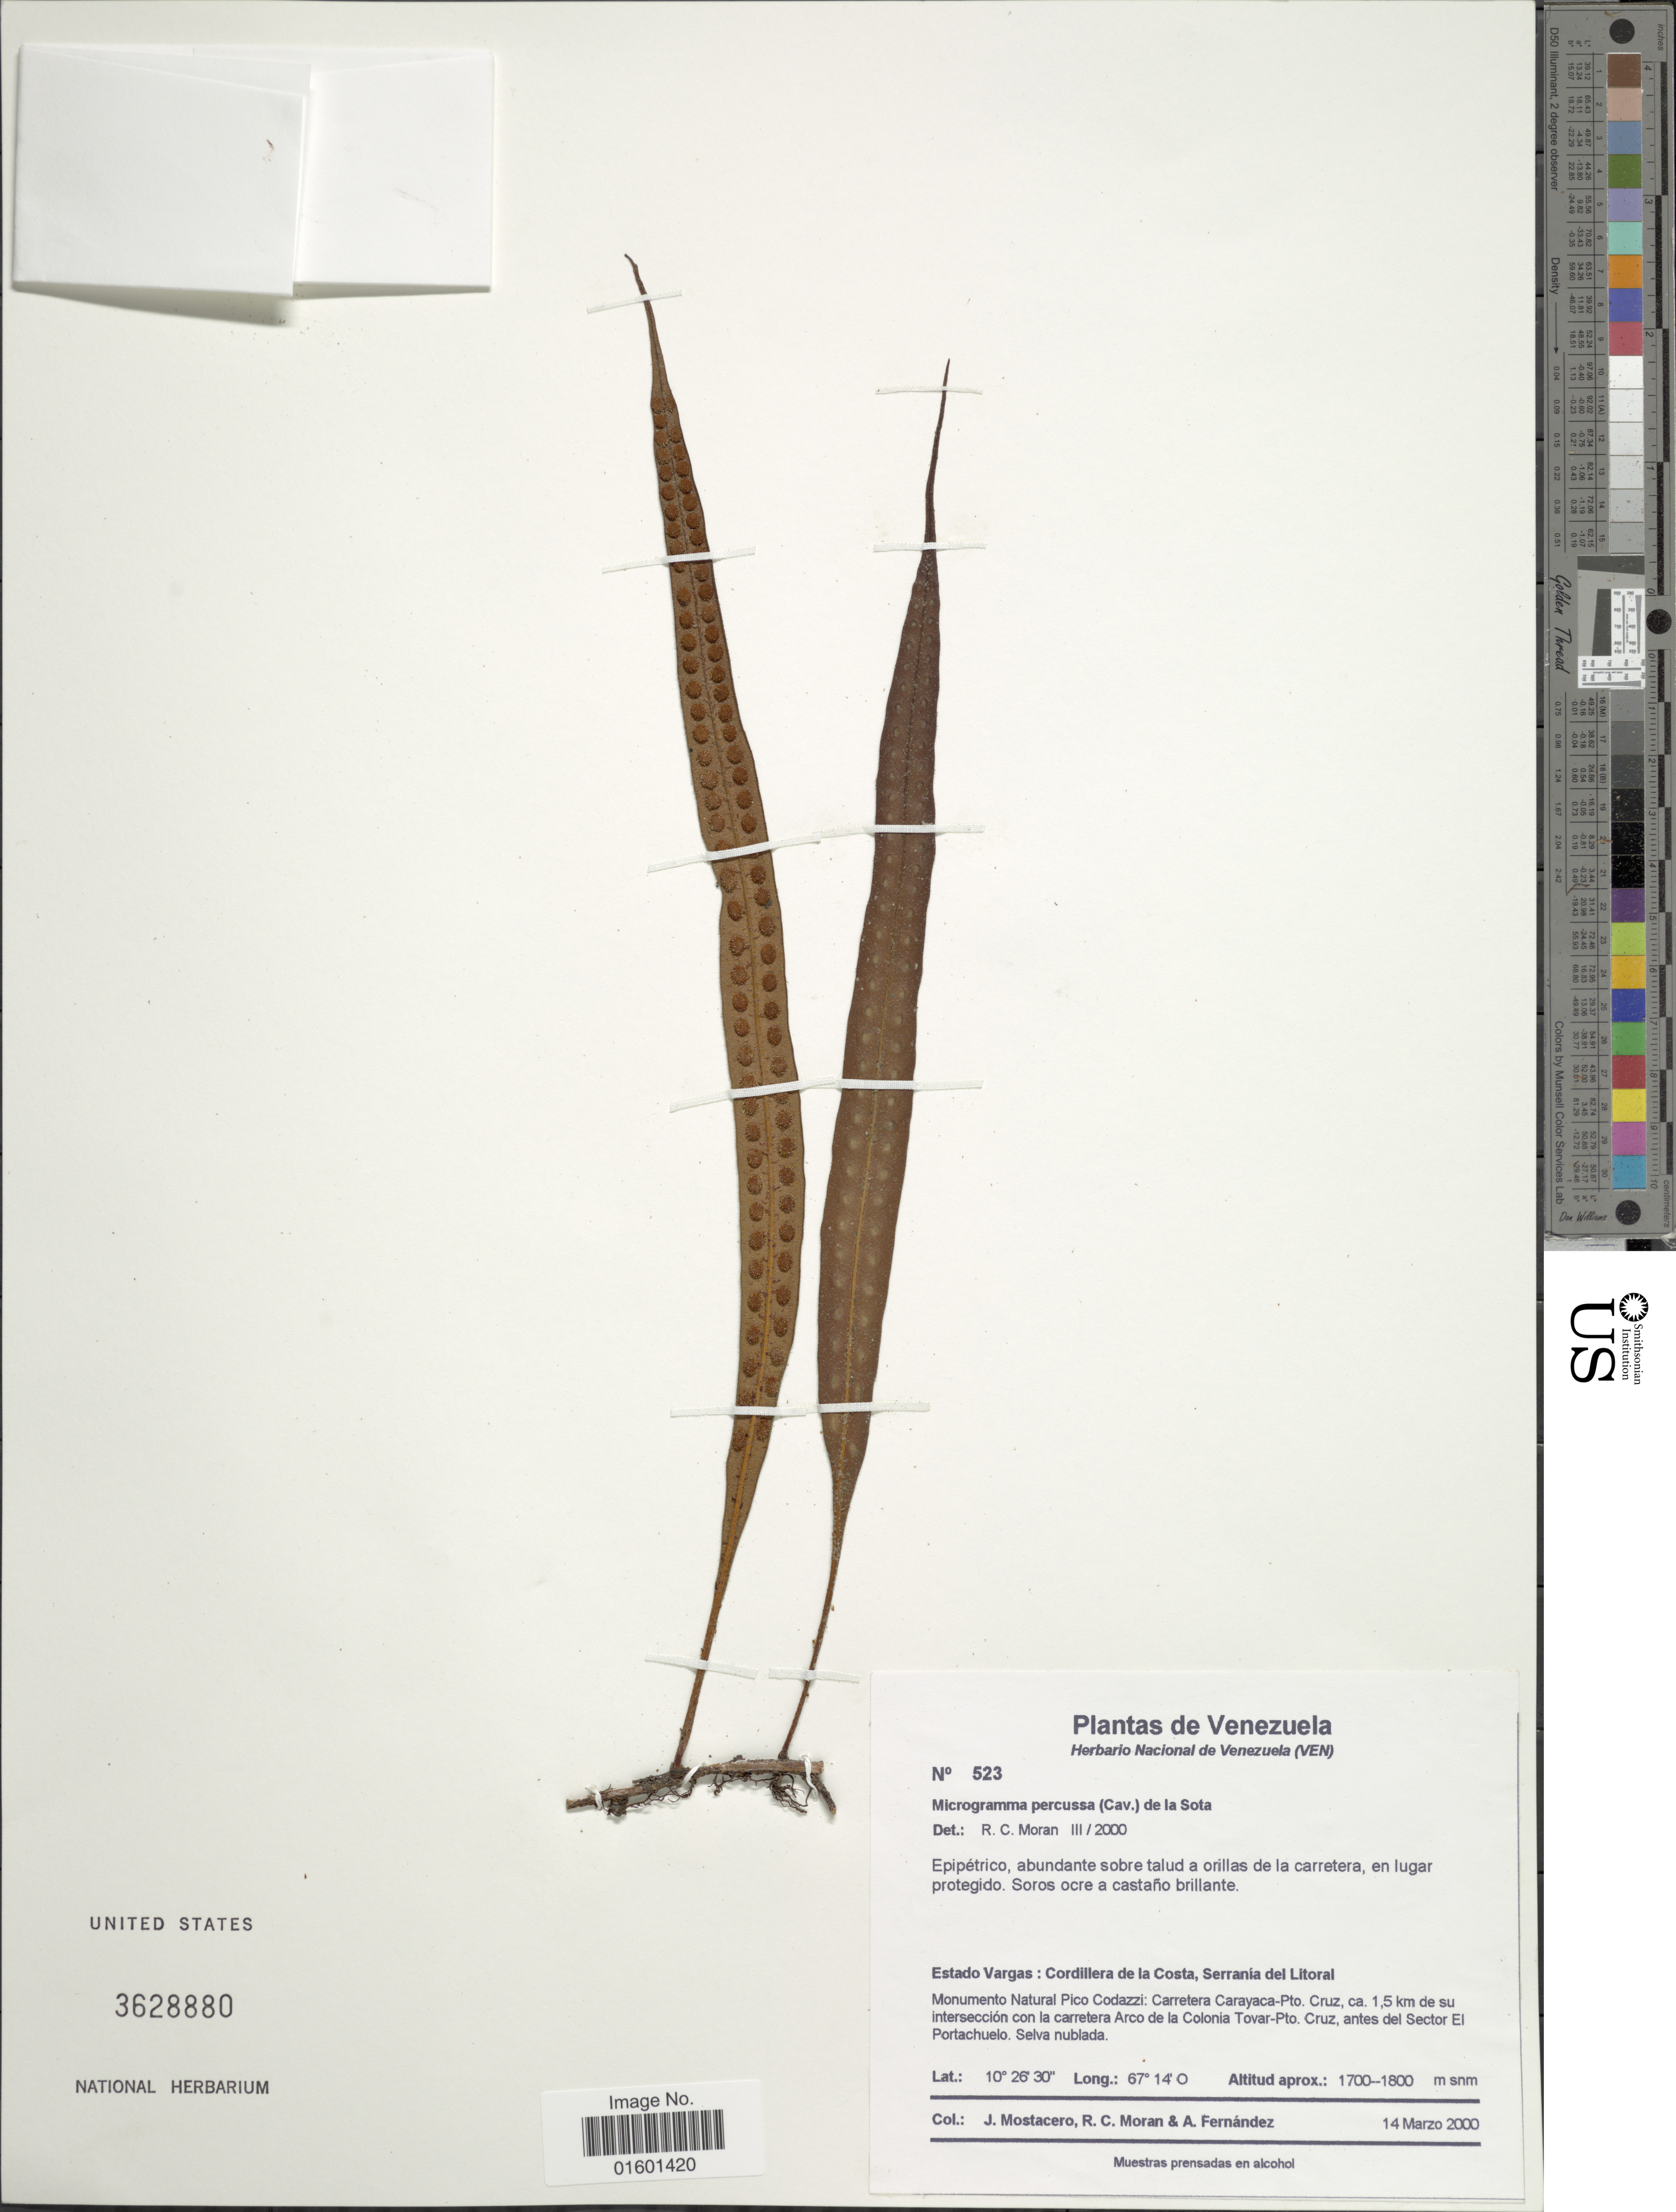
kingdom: Plantae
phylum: Tracheophyta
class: Polypodiopsida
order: Polypodiales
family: Polypodiaceae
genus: Microgramma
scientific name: Microgramma percussa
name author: (Cav.) de la Sota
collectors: J. Mostacero, R. C. Moran & A. Fernandez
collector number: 823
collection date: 2000-03-14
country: Venezuela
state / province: Vargas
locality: Cordillera de la Costa, Serrania del Litoral. Monumento Natural Pico Codazzi: Carretera Carayaca-Pto. Cruz, ca. 1-5 km de su interseccion con la carretera Arco de la Colonia Tovar-Pto. Cruz, antes del sector El Portachuelo. Selva nublada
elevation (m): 1700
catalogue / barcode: US 3628880